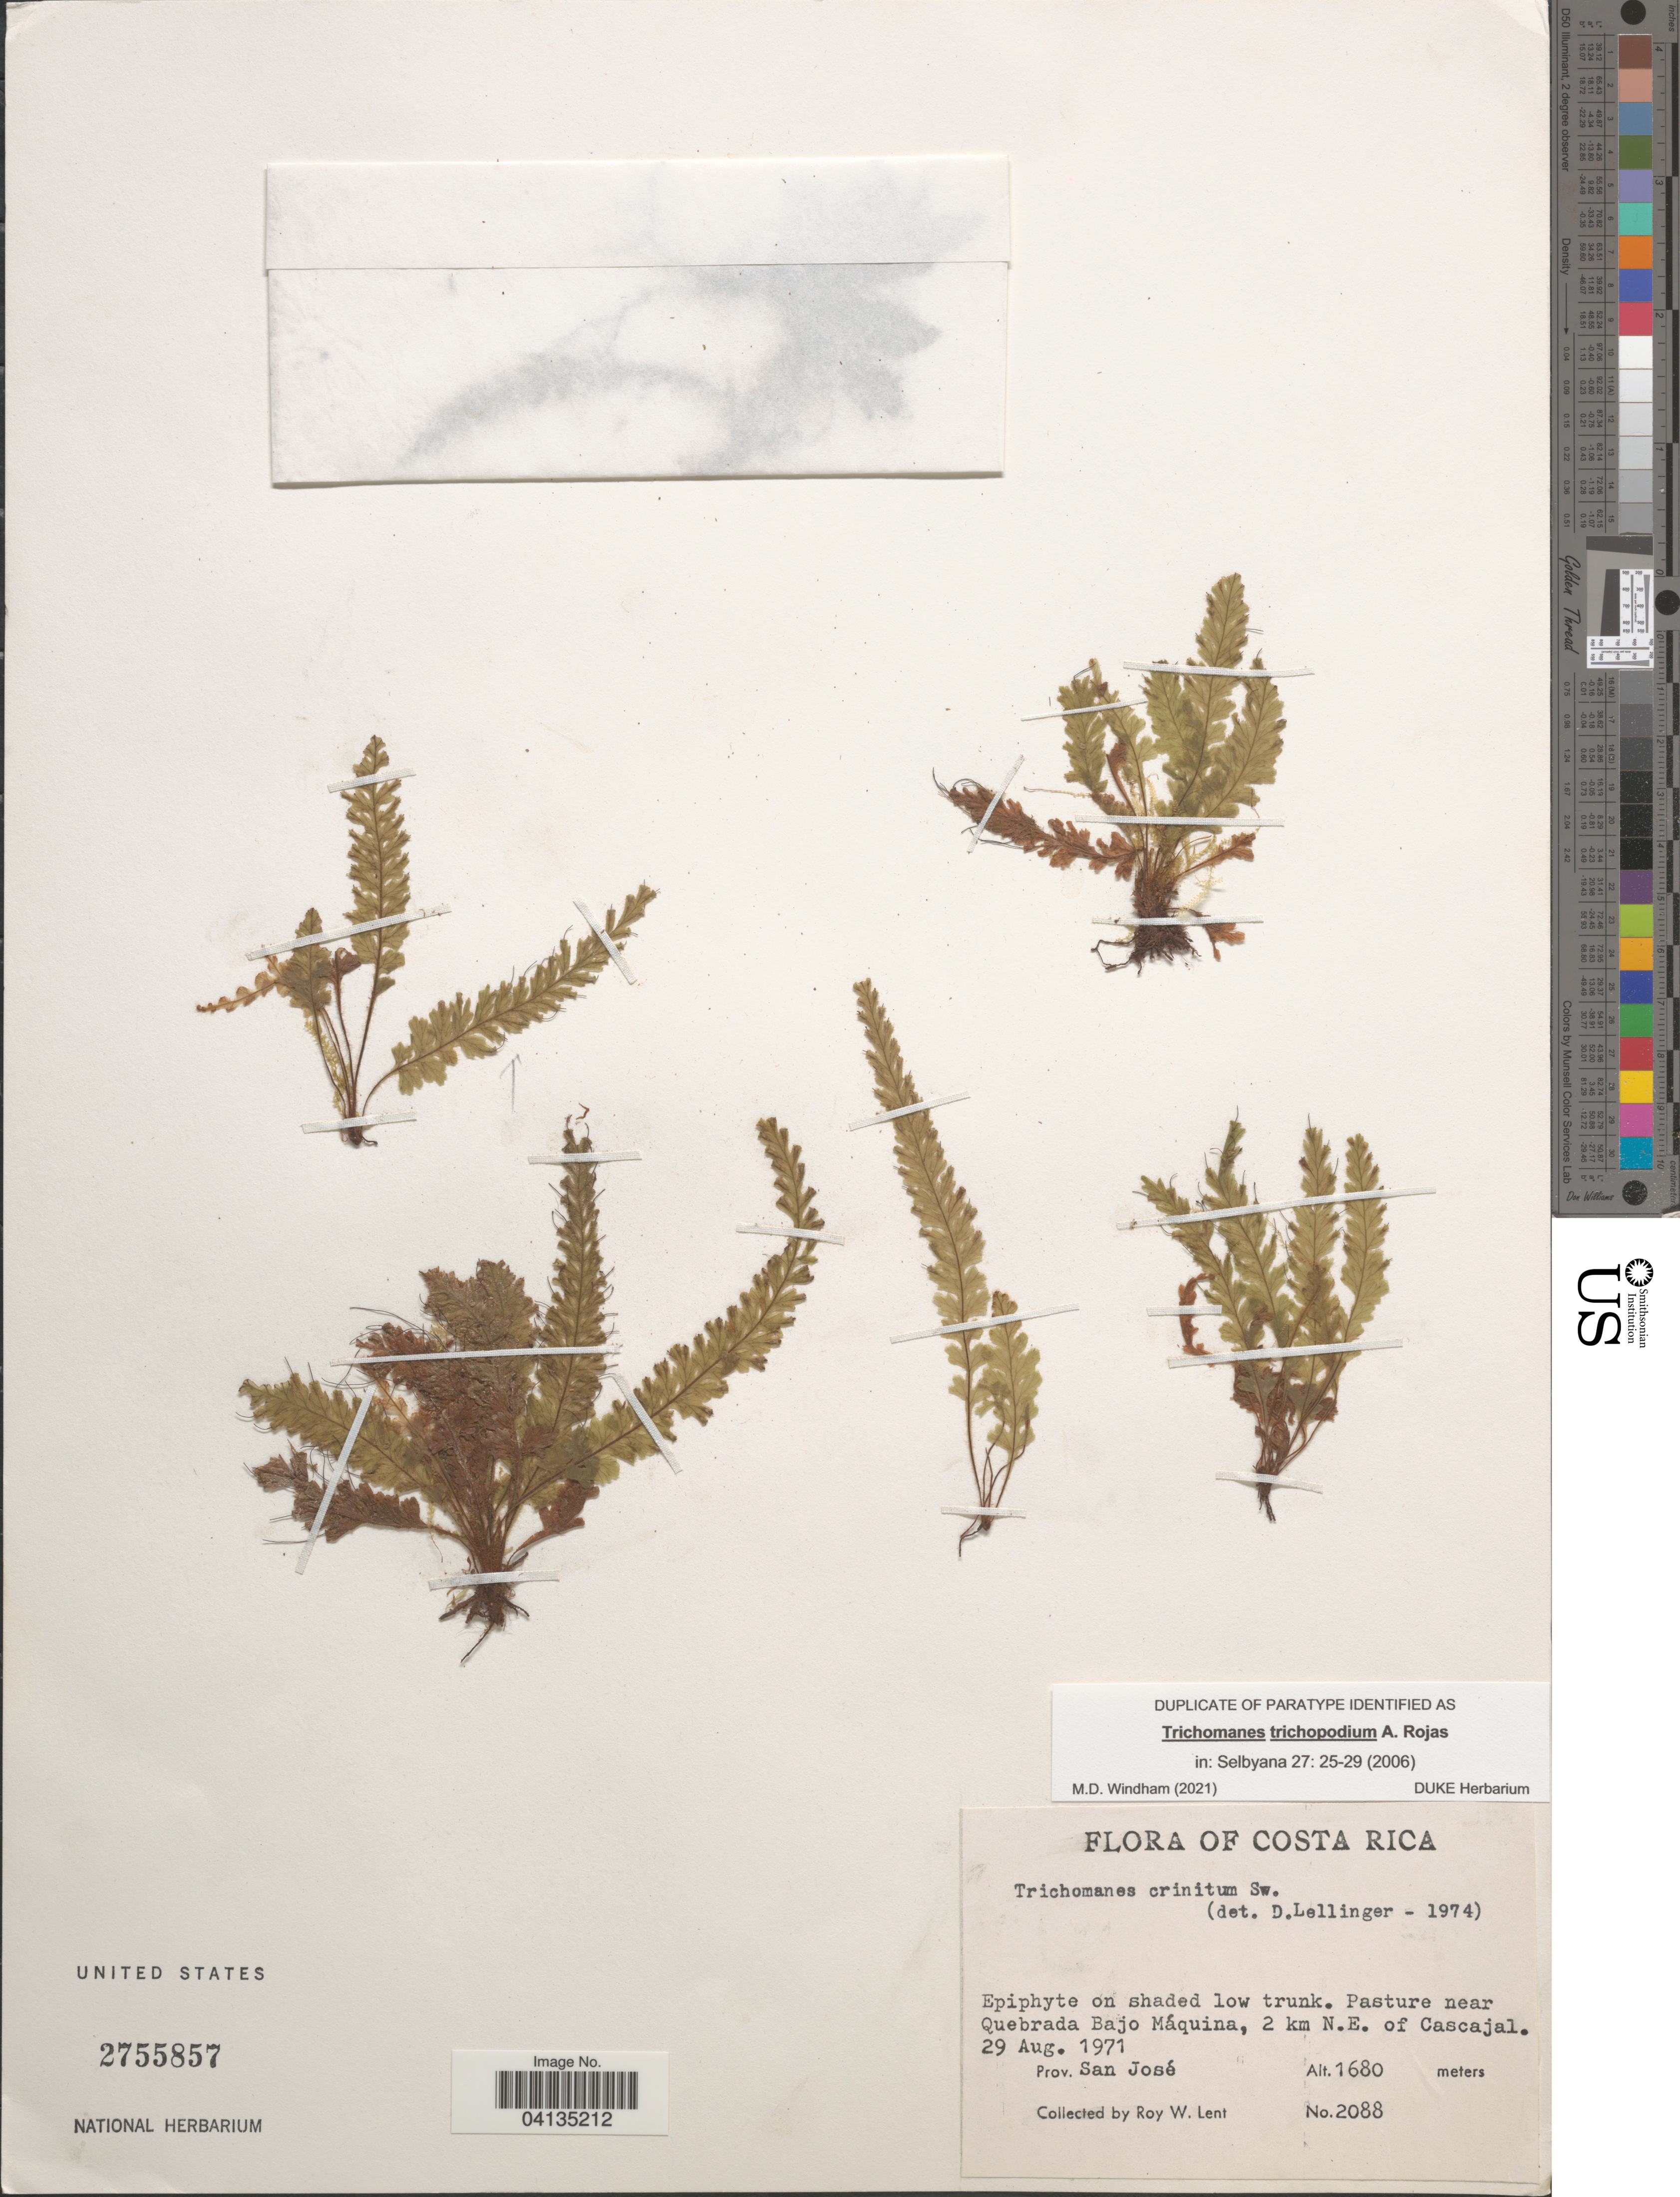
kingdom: Plantae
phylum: Tracheophyta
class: Polypodiopsida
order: Hymenophyllales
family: Hymenophyllaceae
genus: Trichomanes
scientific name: Trichomanes trichopodium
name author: A. Rojas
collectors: R. W. Lent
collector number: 2088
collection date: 1971-08-29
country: Costa Rica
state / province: San José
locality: Near Quebrada Bajo Máquina, 2 km N.E. of Cascajal.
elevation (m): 1680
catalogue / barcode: US 2755857